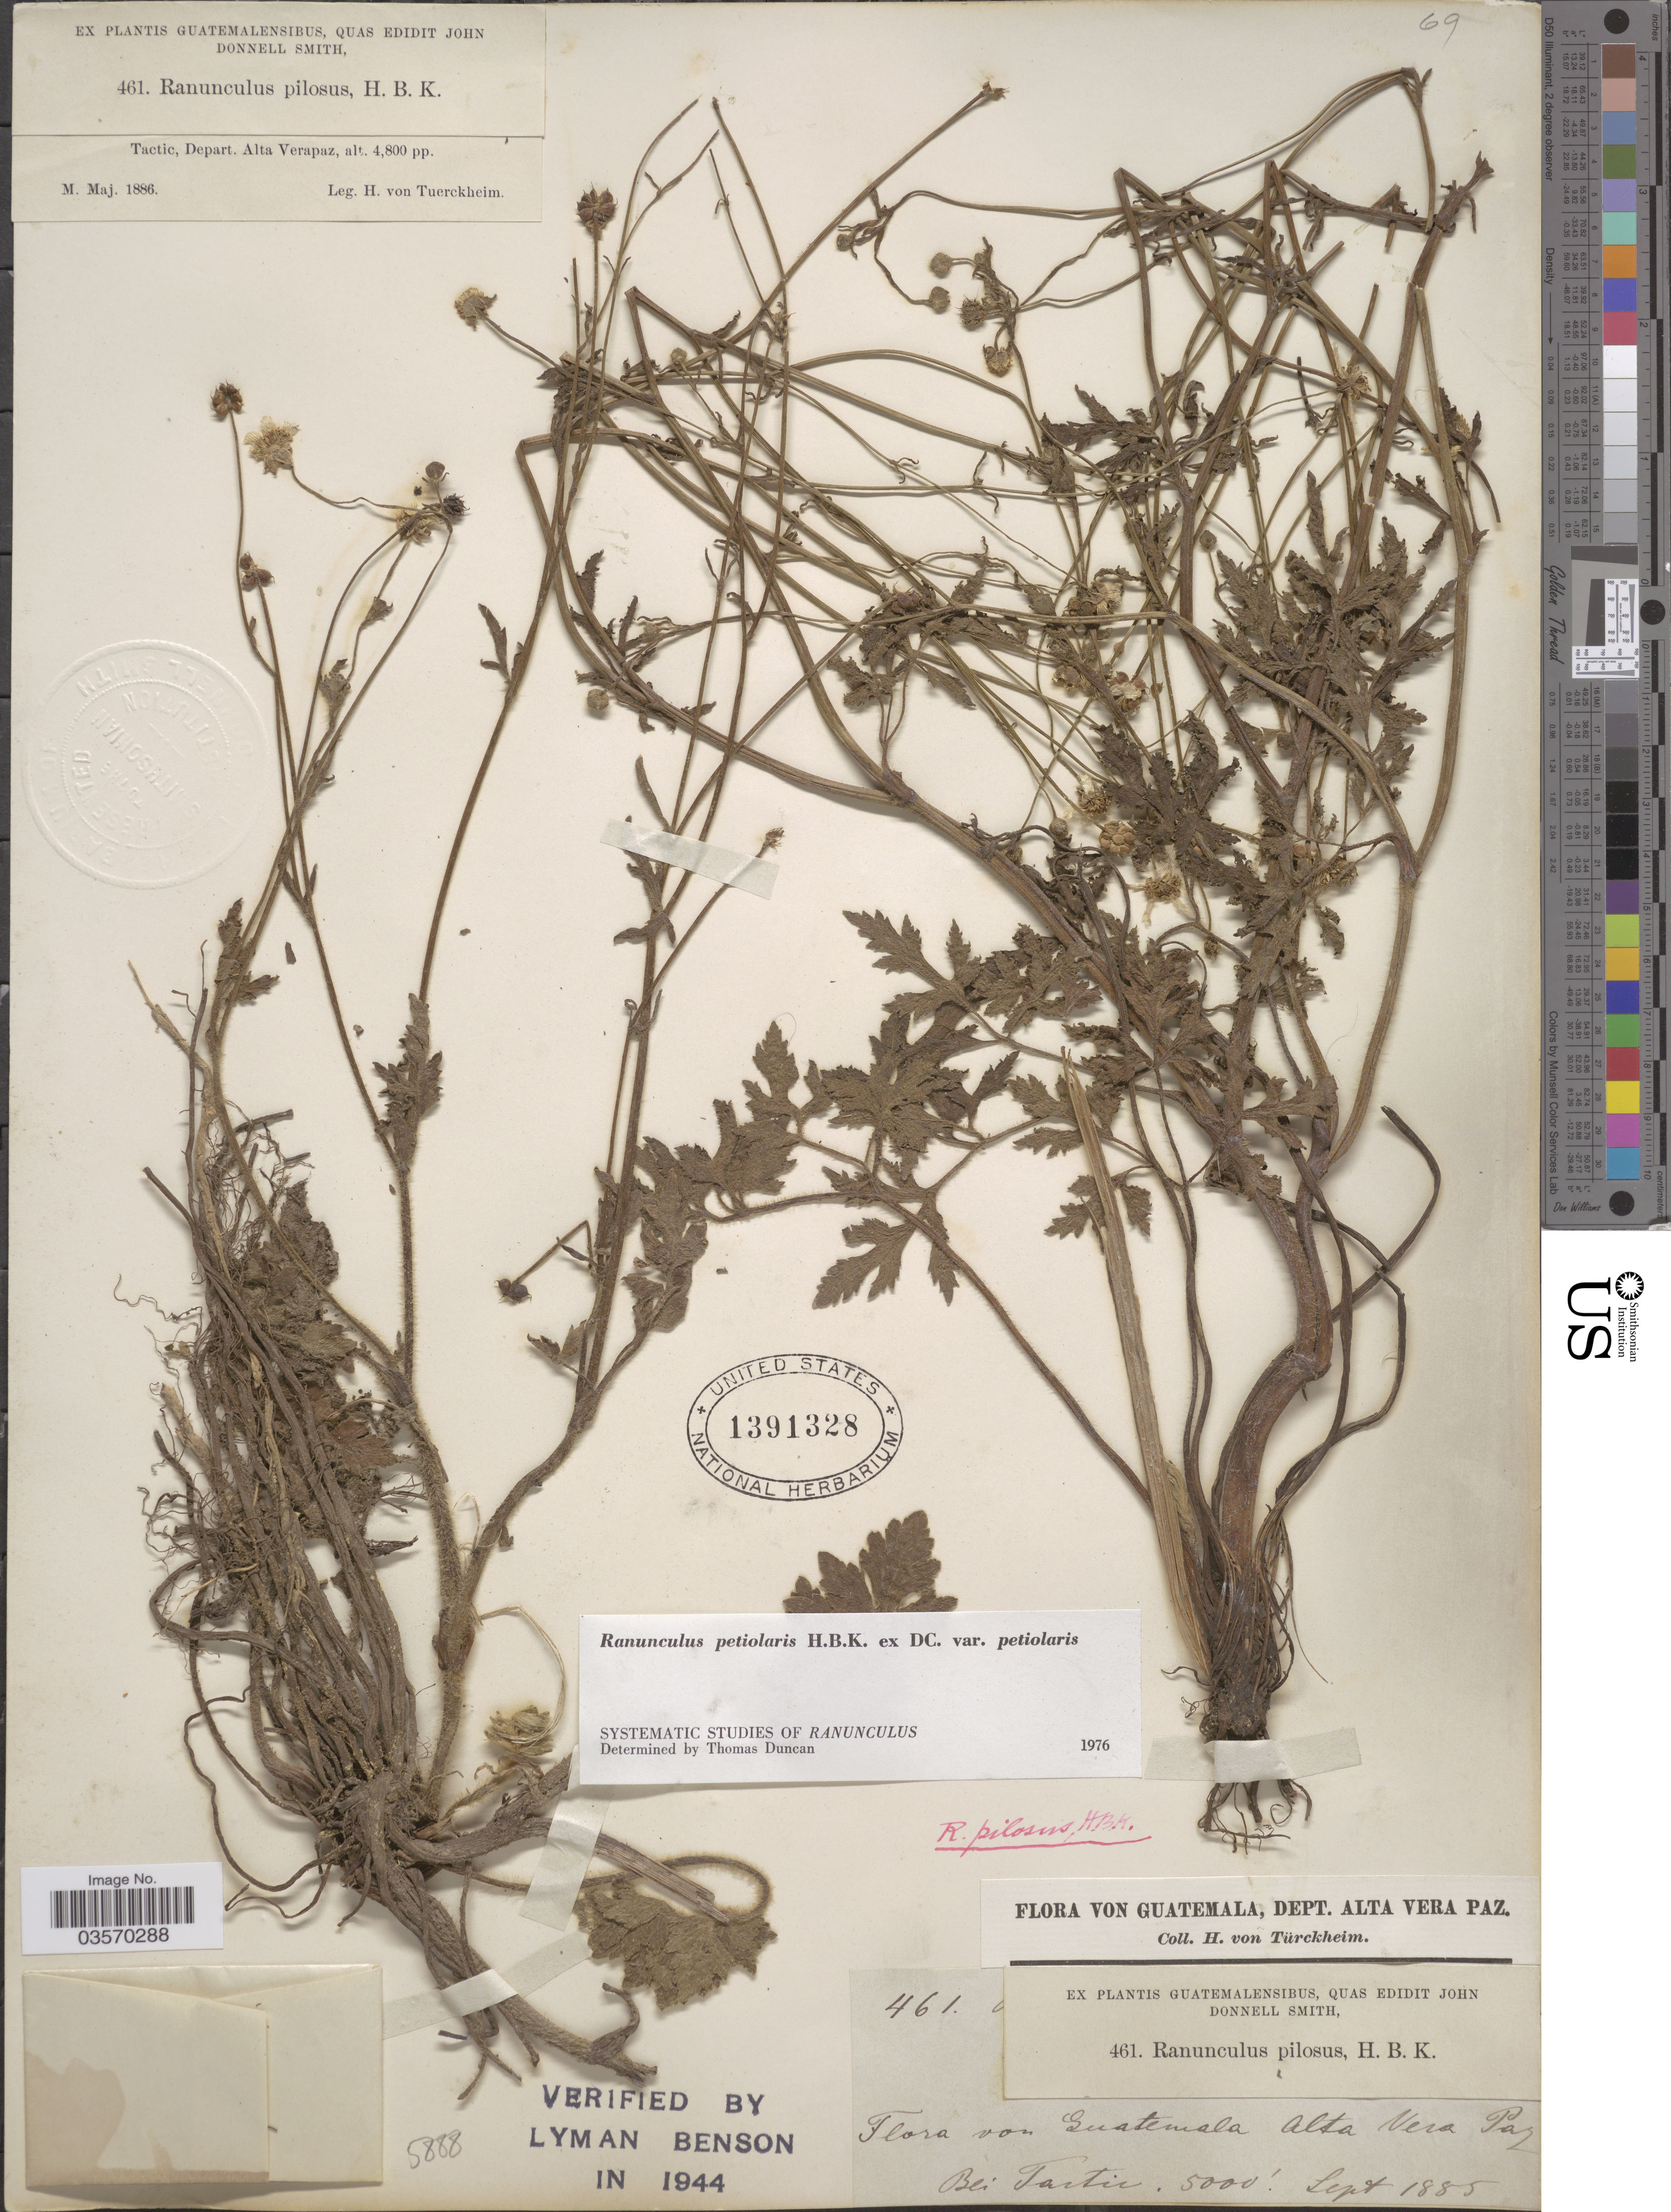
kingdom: Plantae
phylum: Tracheophyta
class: Magnoliopsida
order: Ranunculales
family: Ranunculaceae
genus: Ranunculus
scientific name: Ranunculus petiolaris var. petiolaris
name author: Kunth ex DC.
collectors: H. von Türckheim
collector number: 461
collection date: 1886-05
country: Guatemala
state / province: Alta Verapaz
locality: Tactic, Depart. Alta Verapaz.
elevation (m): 1524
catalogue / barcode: US 1391328